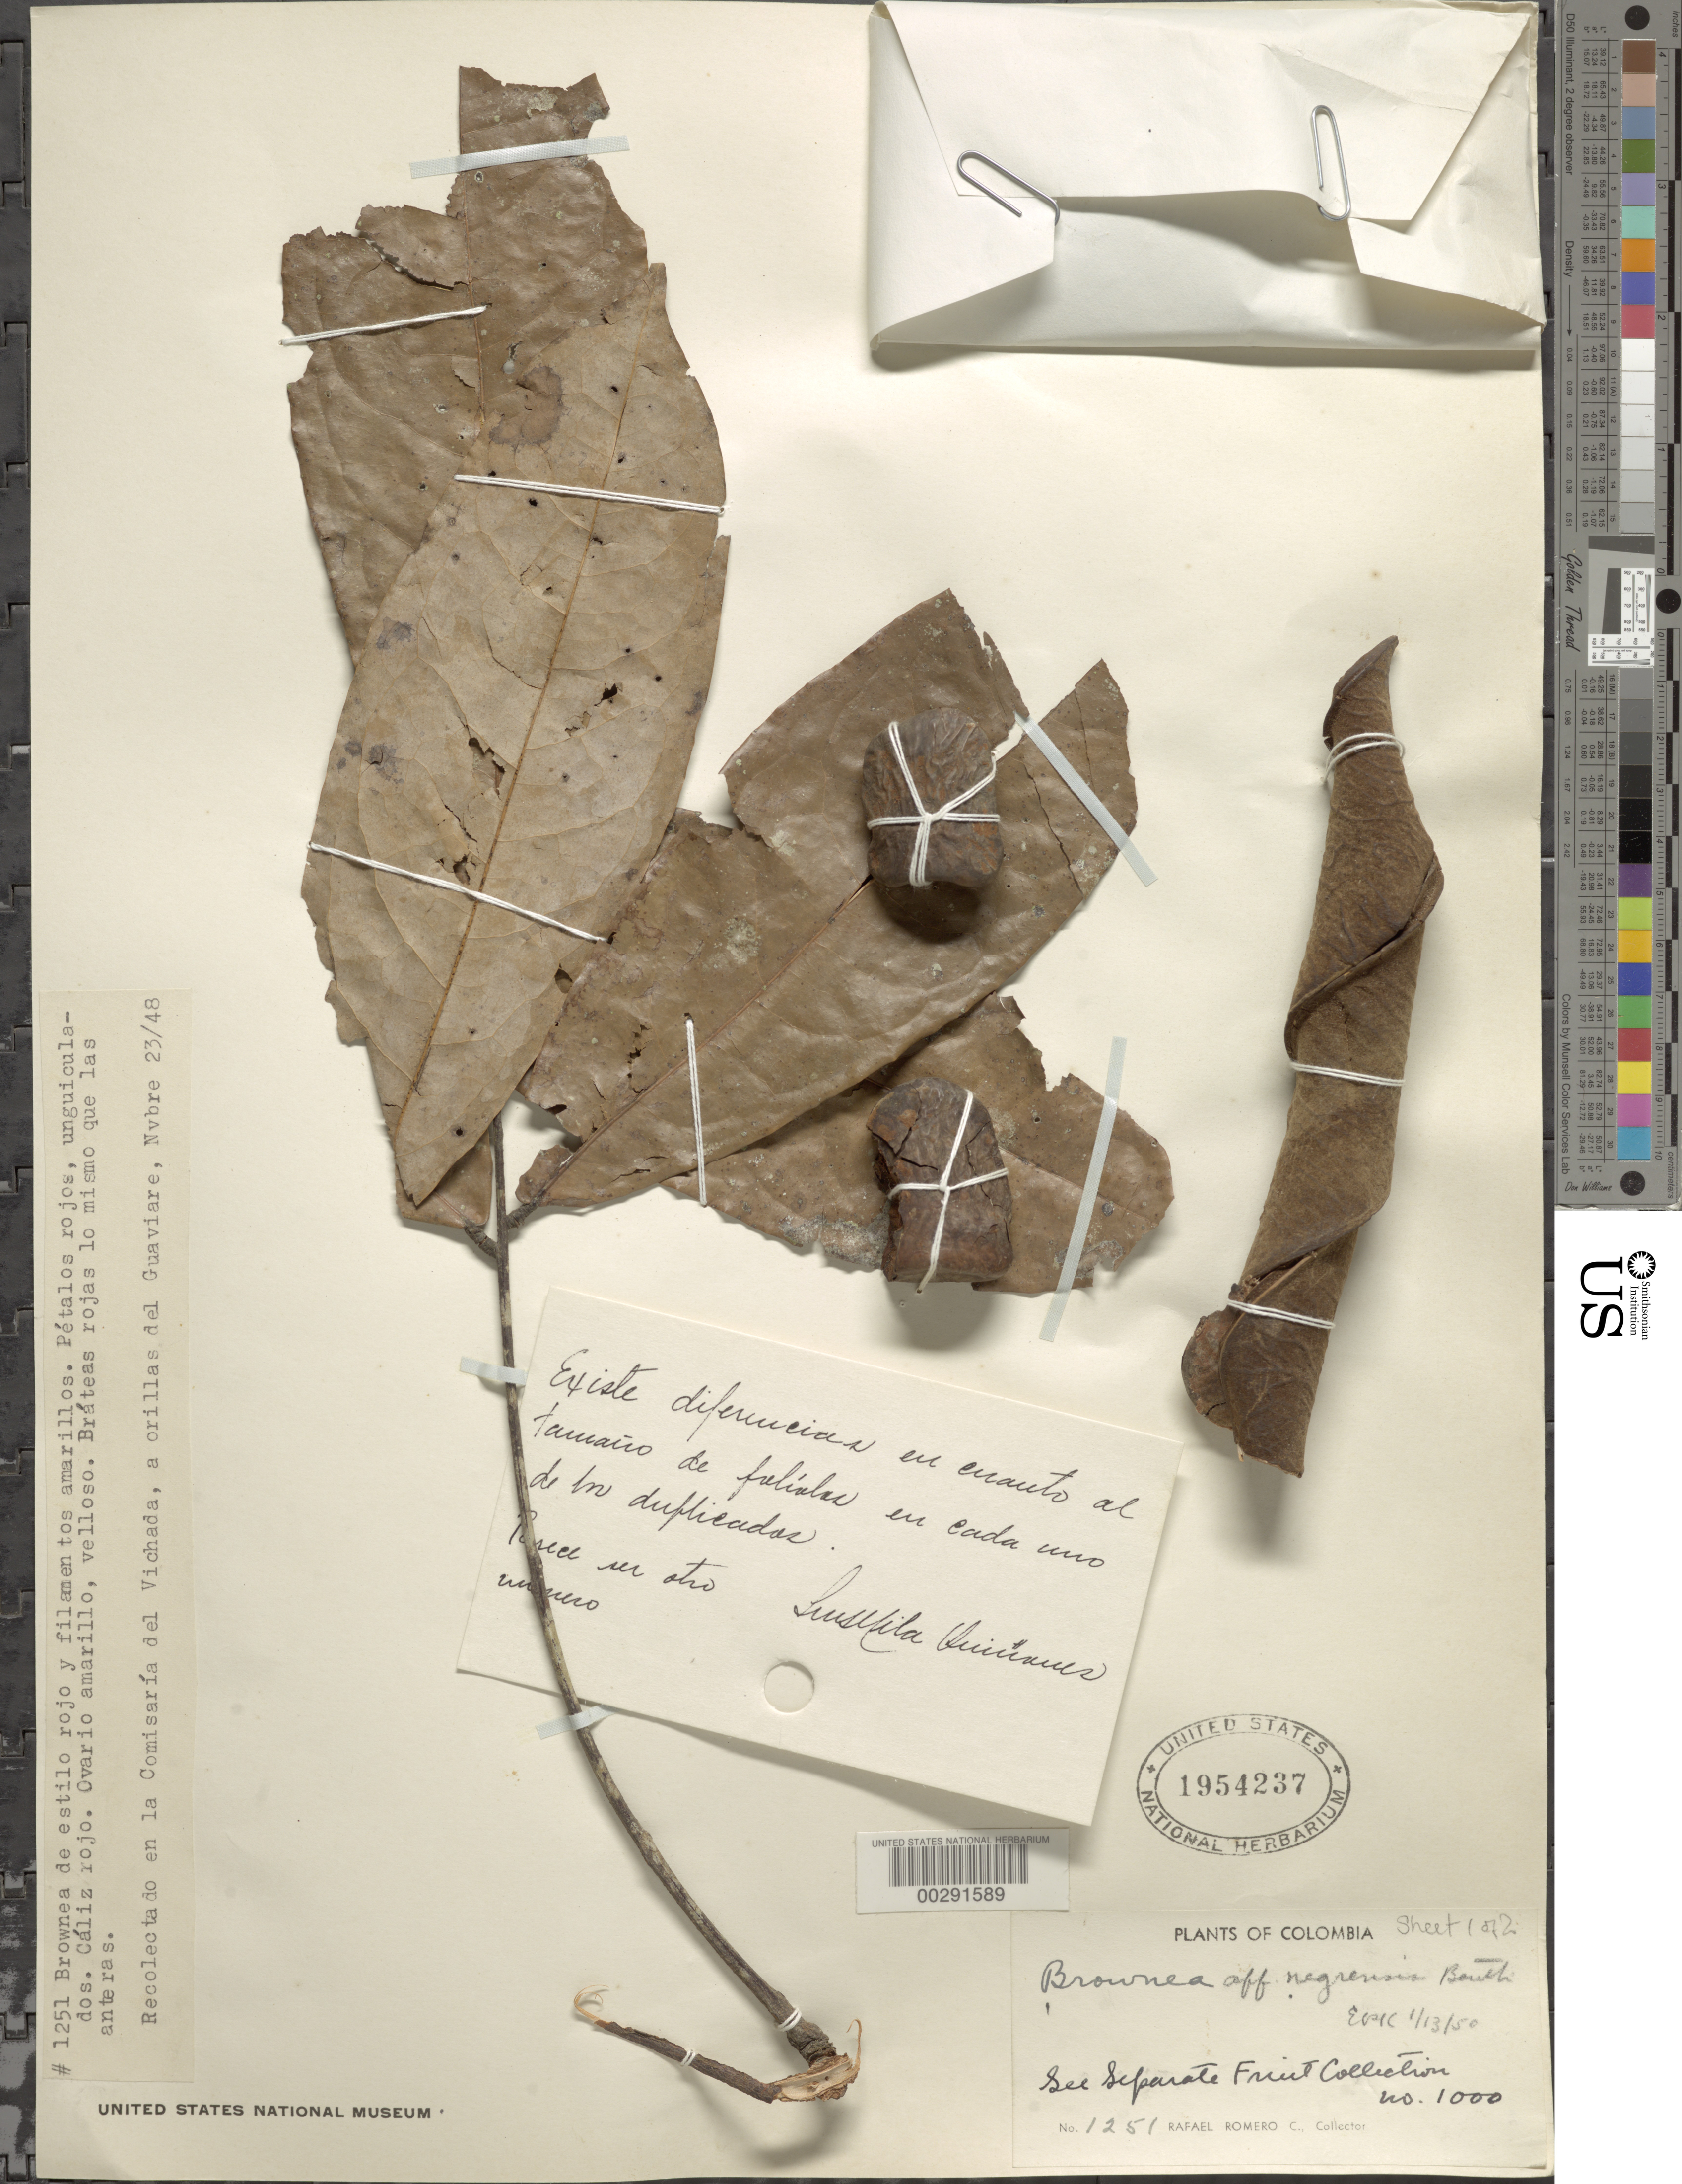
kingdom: Plantae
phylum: Tracheophyta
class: Magnoliopsida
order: Fabales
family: Fabaceae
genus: Brownea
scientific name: Brownea macrophylla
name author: B.L. Linden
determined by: Santos-Silva, J.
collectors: R. Romero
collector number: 1251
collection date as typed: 23 Nov 1948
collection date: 1948-11-23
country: Colombia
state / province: Vichada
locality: Mouth of the Guaviare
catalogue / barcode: US 1954237